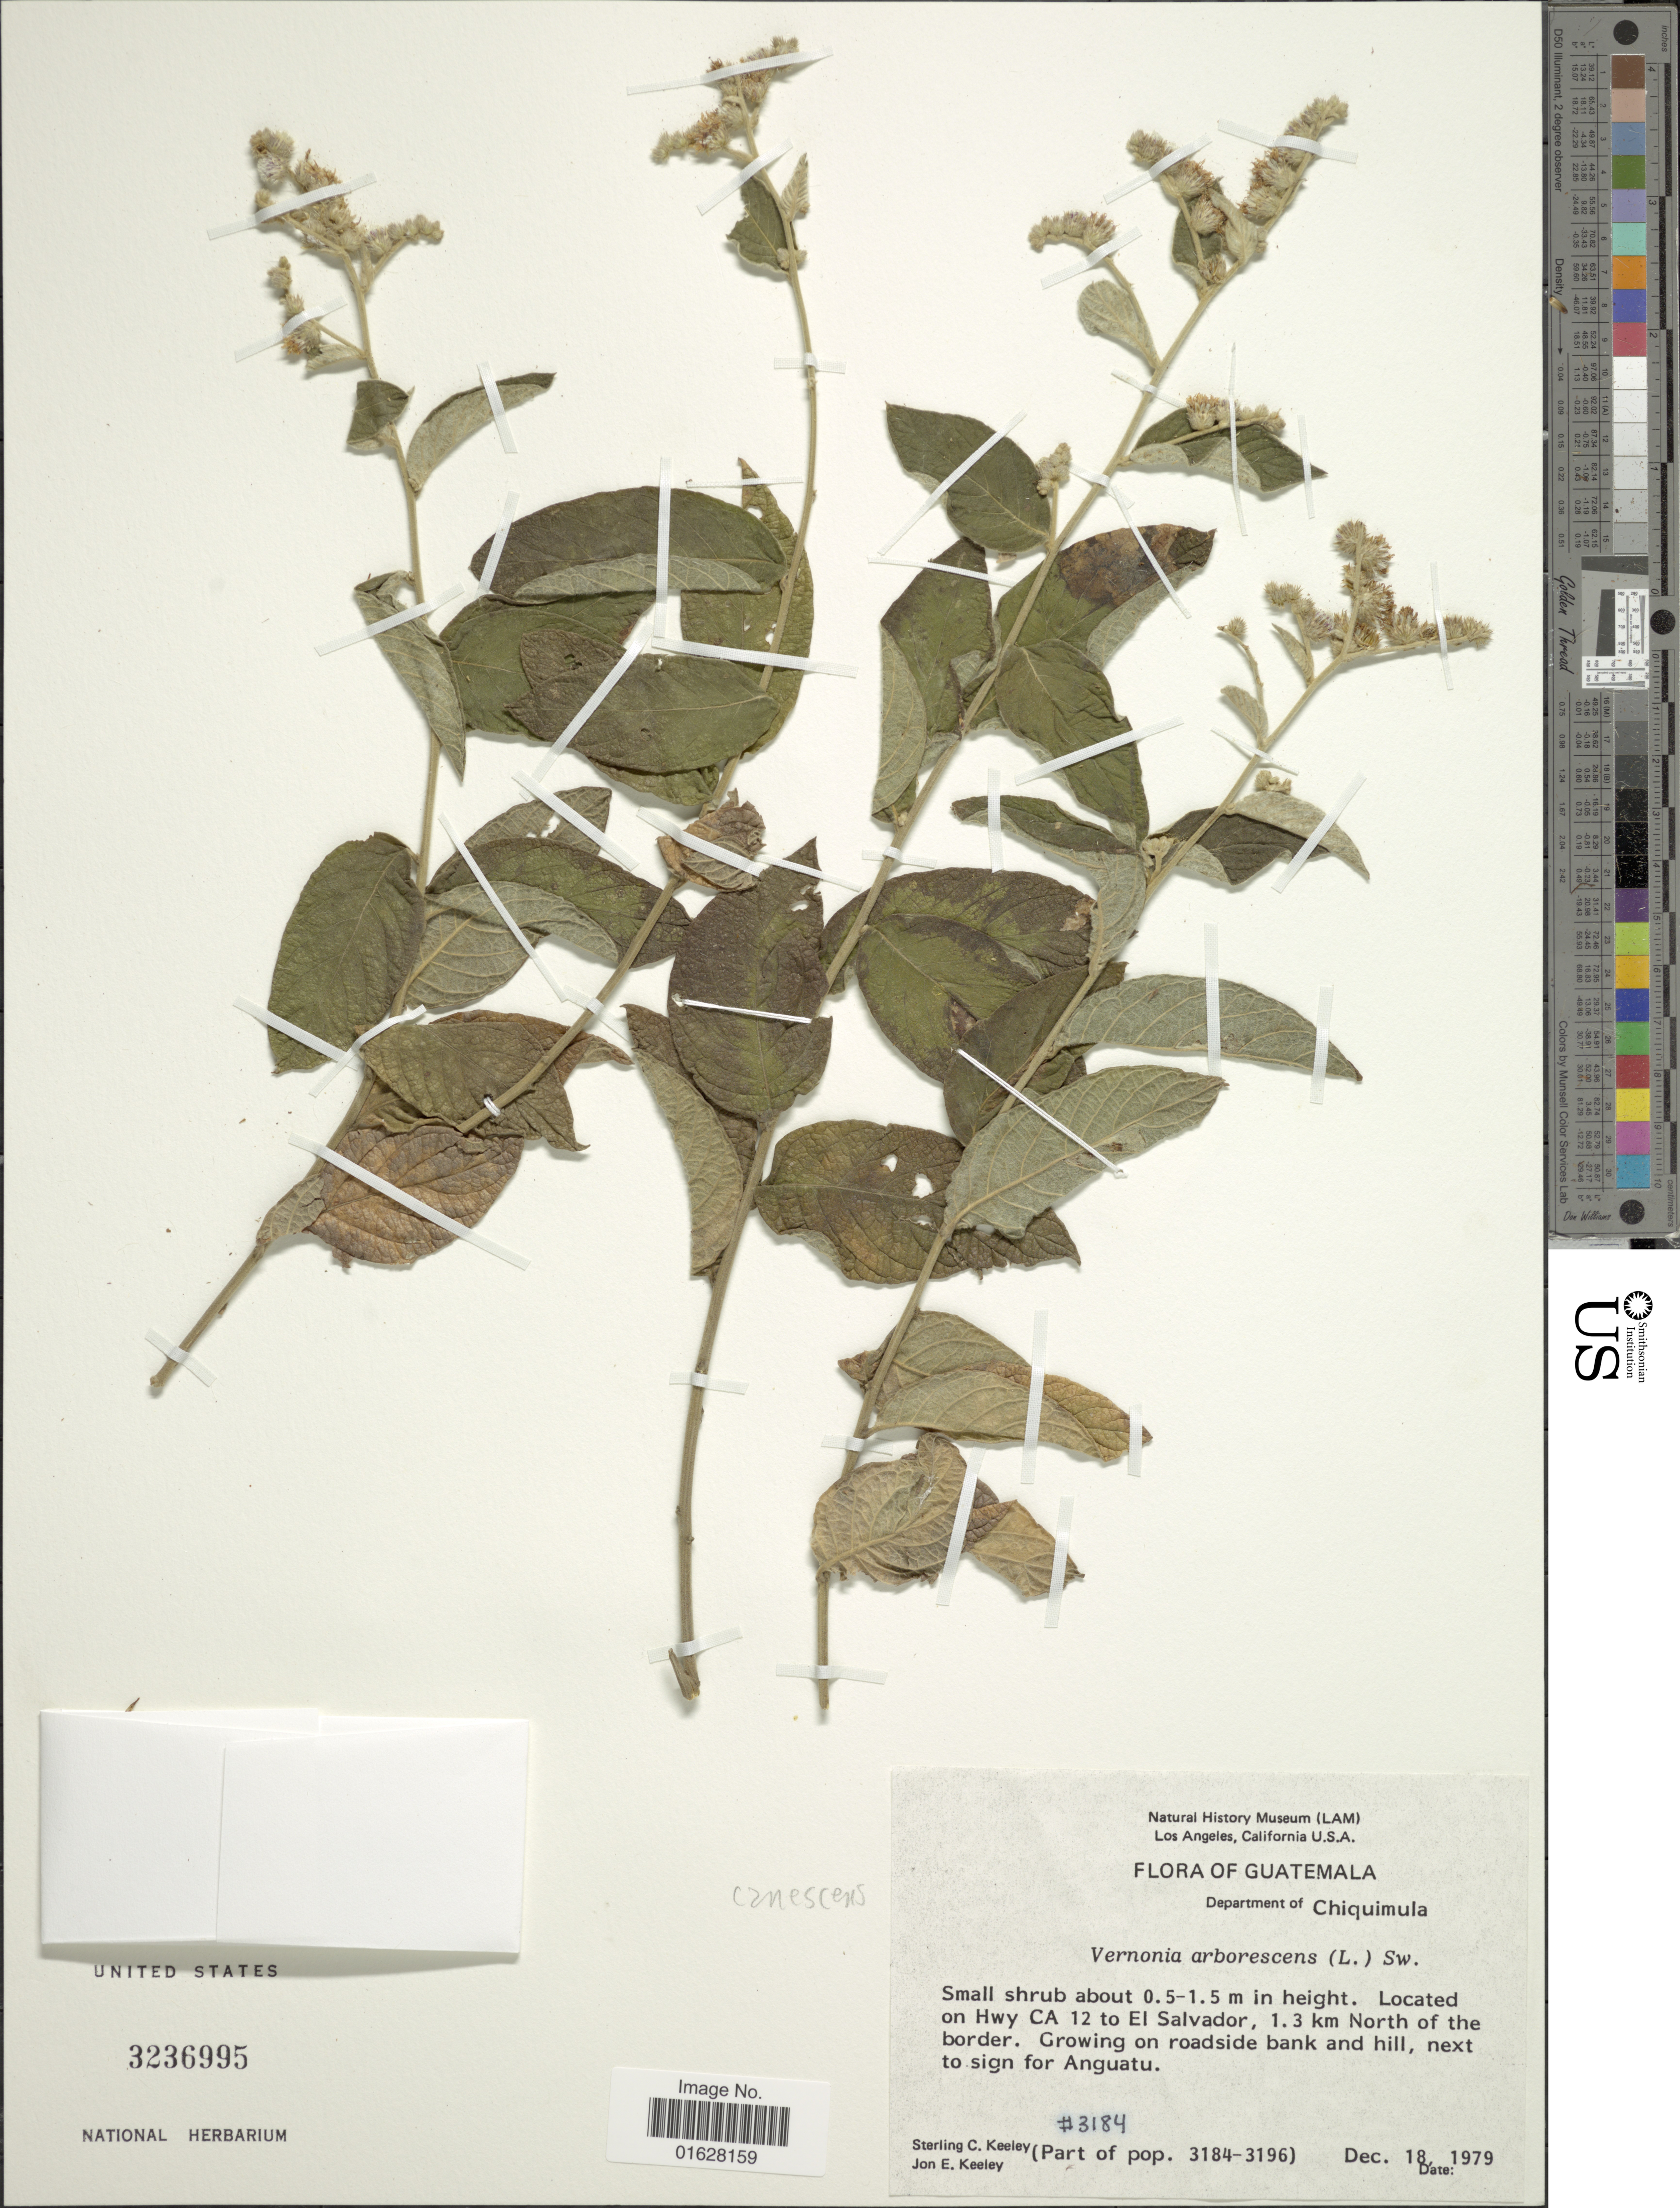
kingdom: Plantae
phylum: Tracheophyta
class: Magnoliopsida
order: Asterales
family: Asteraceae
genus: Lepidaploa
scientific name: Lepidaploa canescens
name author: (Kunth) H. Rob.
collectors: S. C. Keeley & J. E. Keeley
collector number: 3184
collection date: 1979-12-18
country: Guatemala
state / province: Chiquimula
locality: Department of Chiquimula, on Hwy CA 12 to El Salvador, 1.3 km North of the border, next to sign of Anguatu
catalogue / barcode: US 3236995